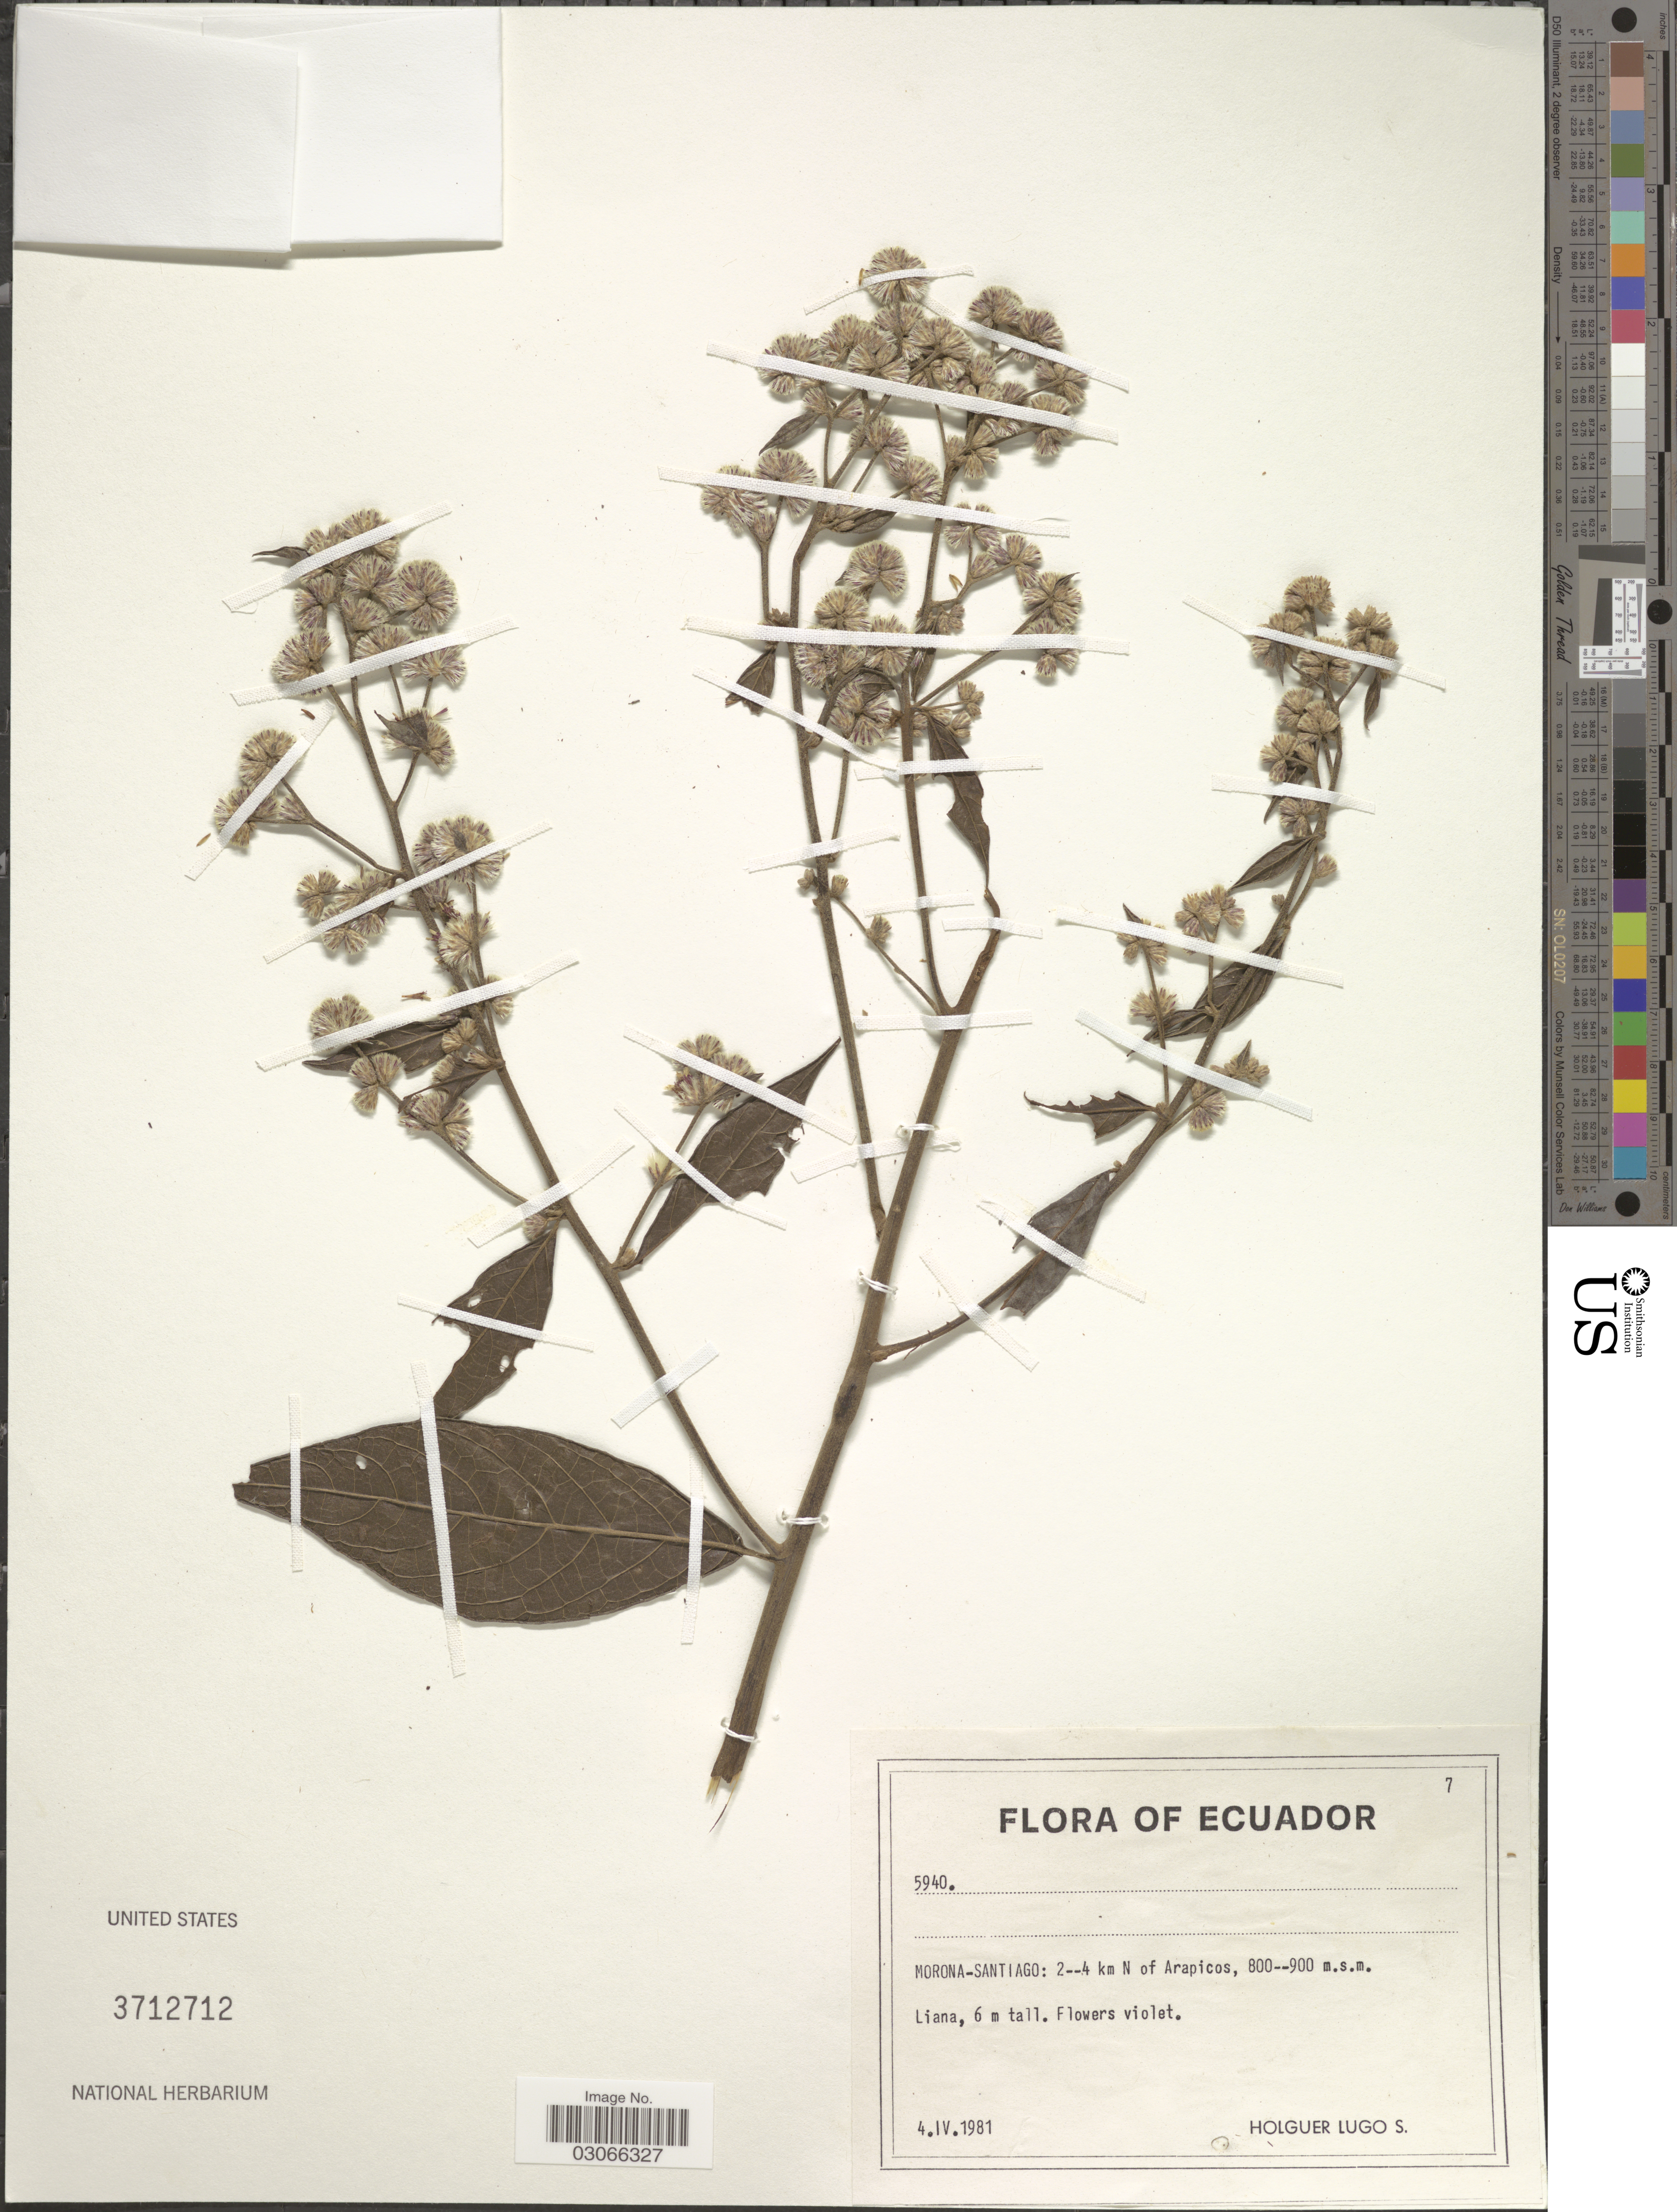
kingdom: Plantae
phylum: Tracheophyta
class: Magnoliopsida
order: Asterales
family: Asteraceae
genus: Lepidaploa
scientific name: Lepidaploa sp.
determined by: Ávila C., Fabio Andrés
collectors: H. Lugo S.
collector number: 5940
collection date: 1981-04-04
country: Ecuador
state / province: Morona-Santiago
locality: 2--4 km N of Arapicos.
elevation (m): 800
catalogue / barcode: US 3712712